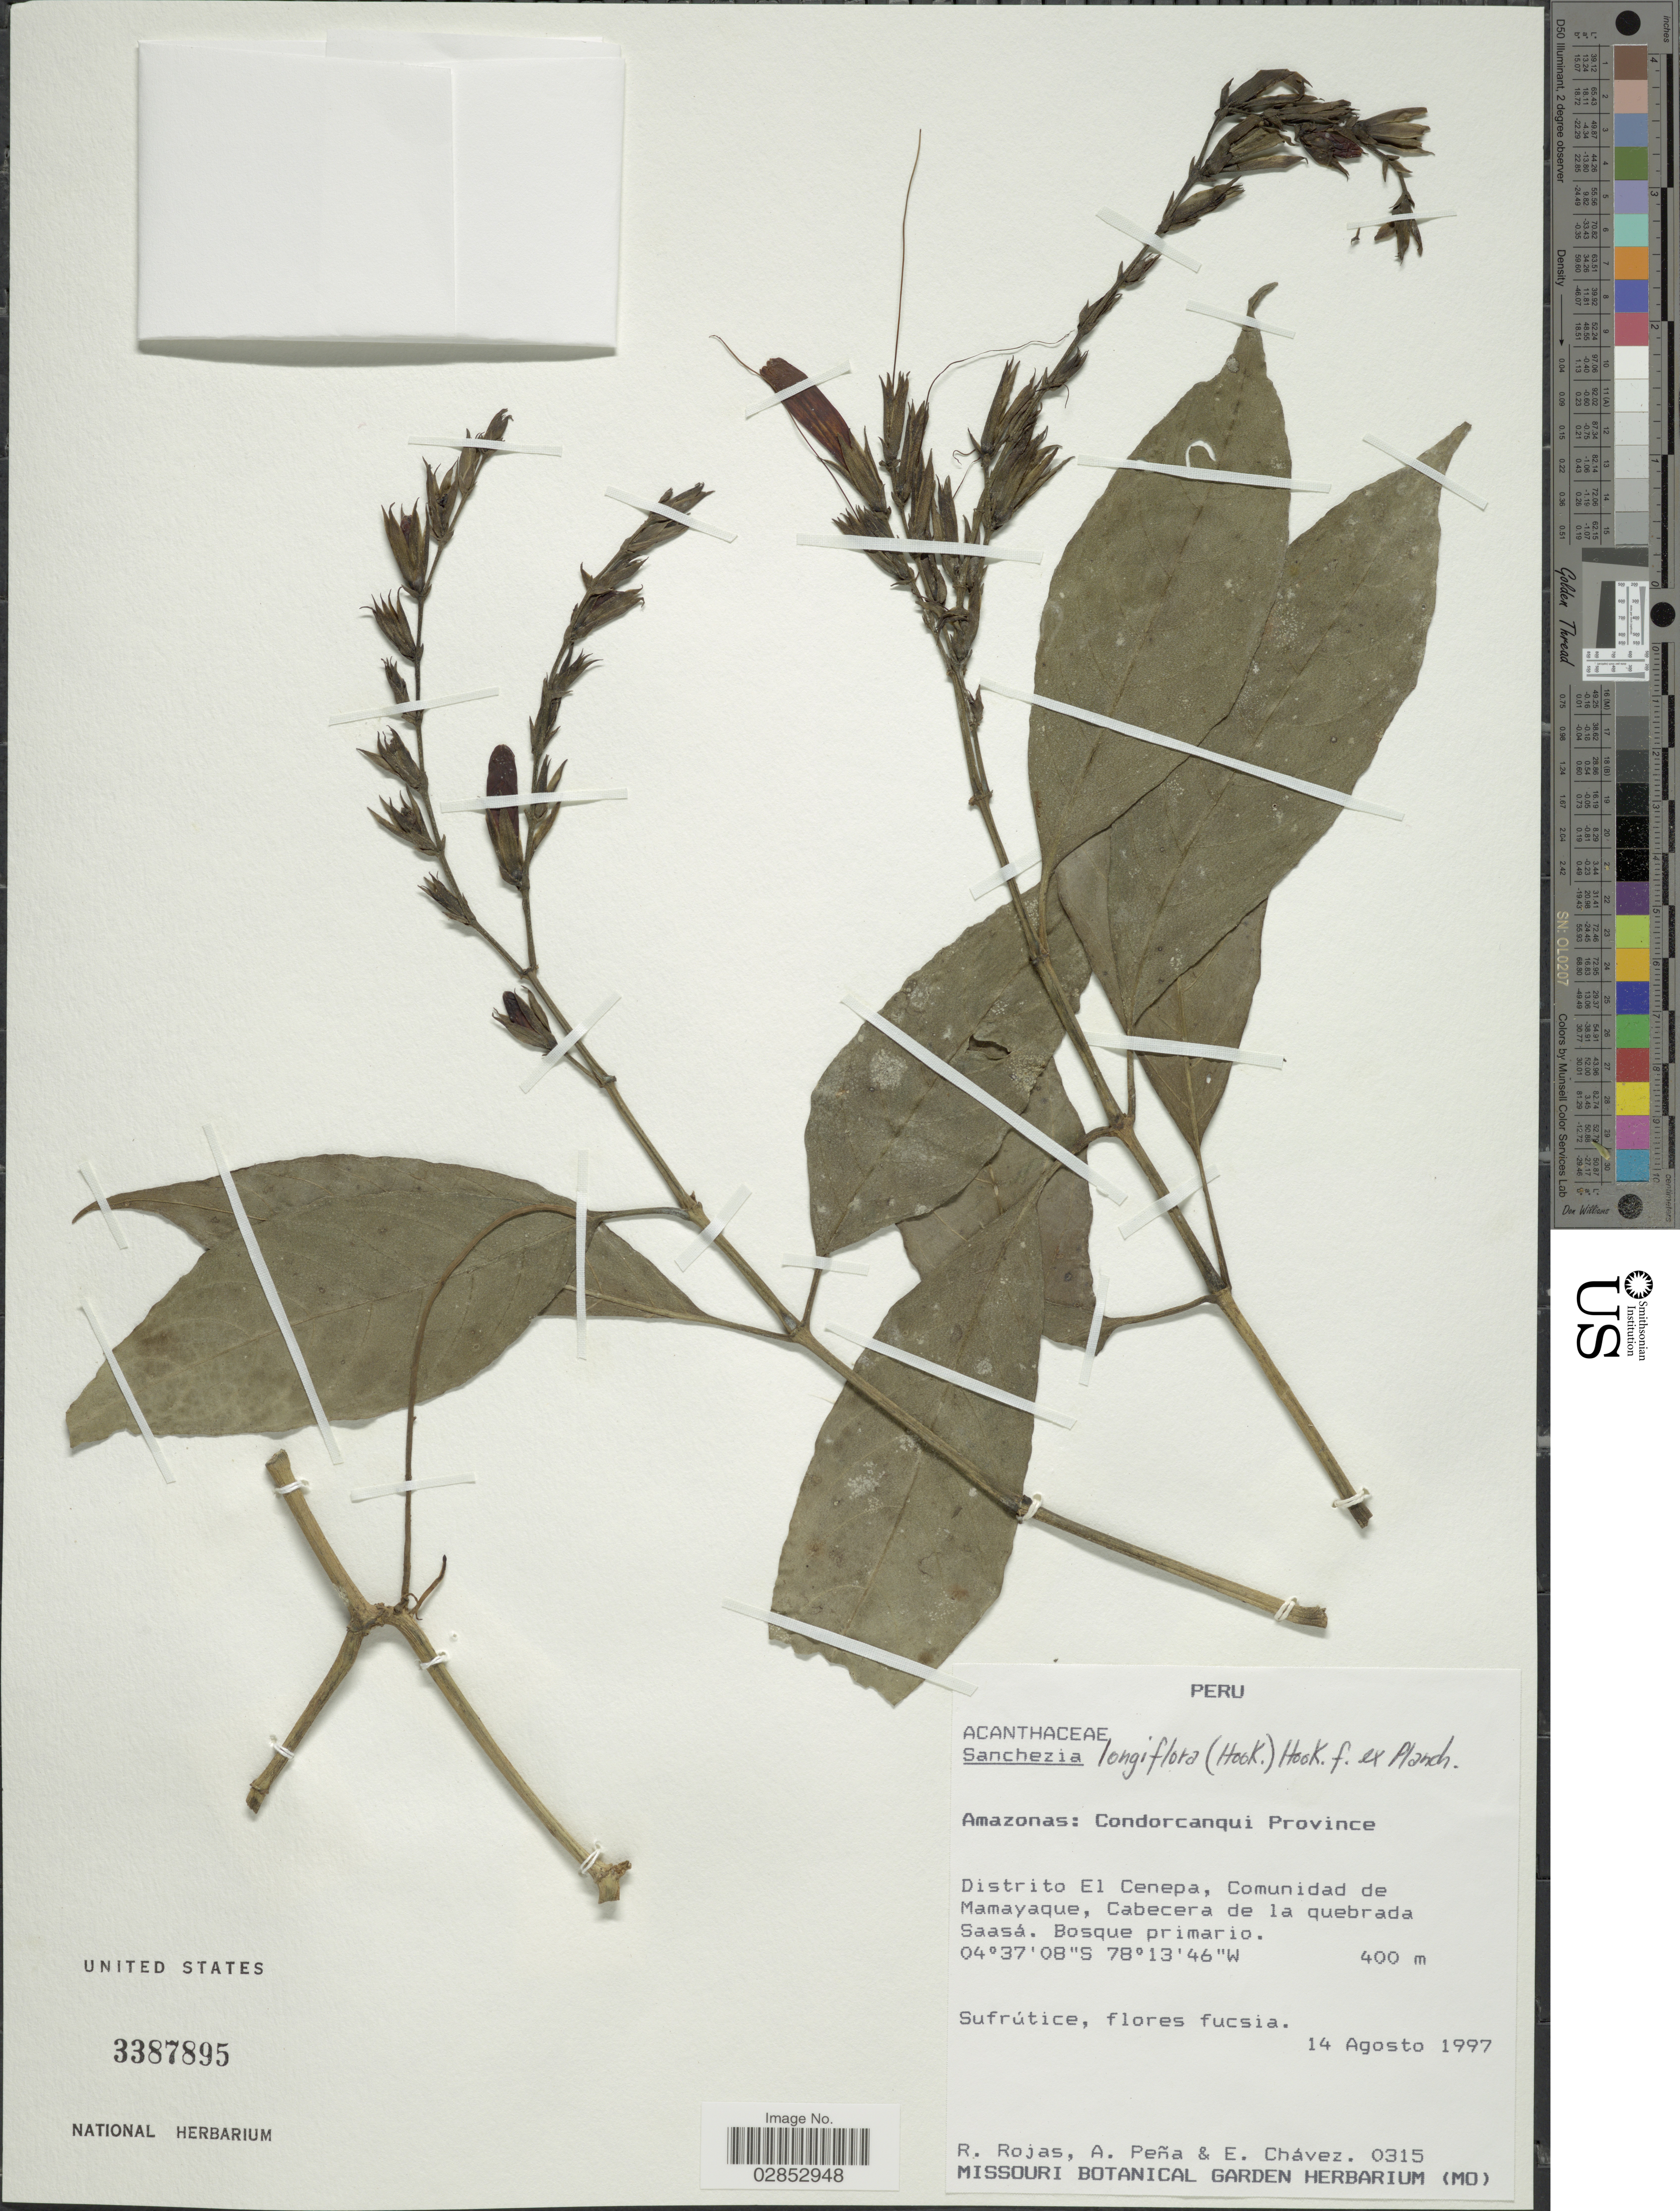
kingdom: Plantae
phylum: Tracheophyta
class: Magnoliopsida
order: Lamiales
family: Acanthaceae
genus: Sanchezia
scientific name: Sanchezia longiflora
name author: (Hook. f.) Hook. f. ex Planch.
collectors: R. Rojas, A. Peña & E. Chávez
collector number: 0315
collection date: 1997-08-14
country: Peru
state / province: Amazonas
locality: Condorcanqui Province, Distrito El Cenepa, Comunidad de Mamayaque, Cabecera de la quebrada Saasá.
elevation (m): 400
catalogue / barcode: US 3387895